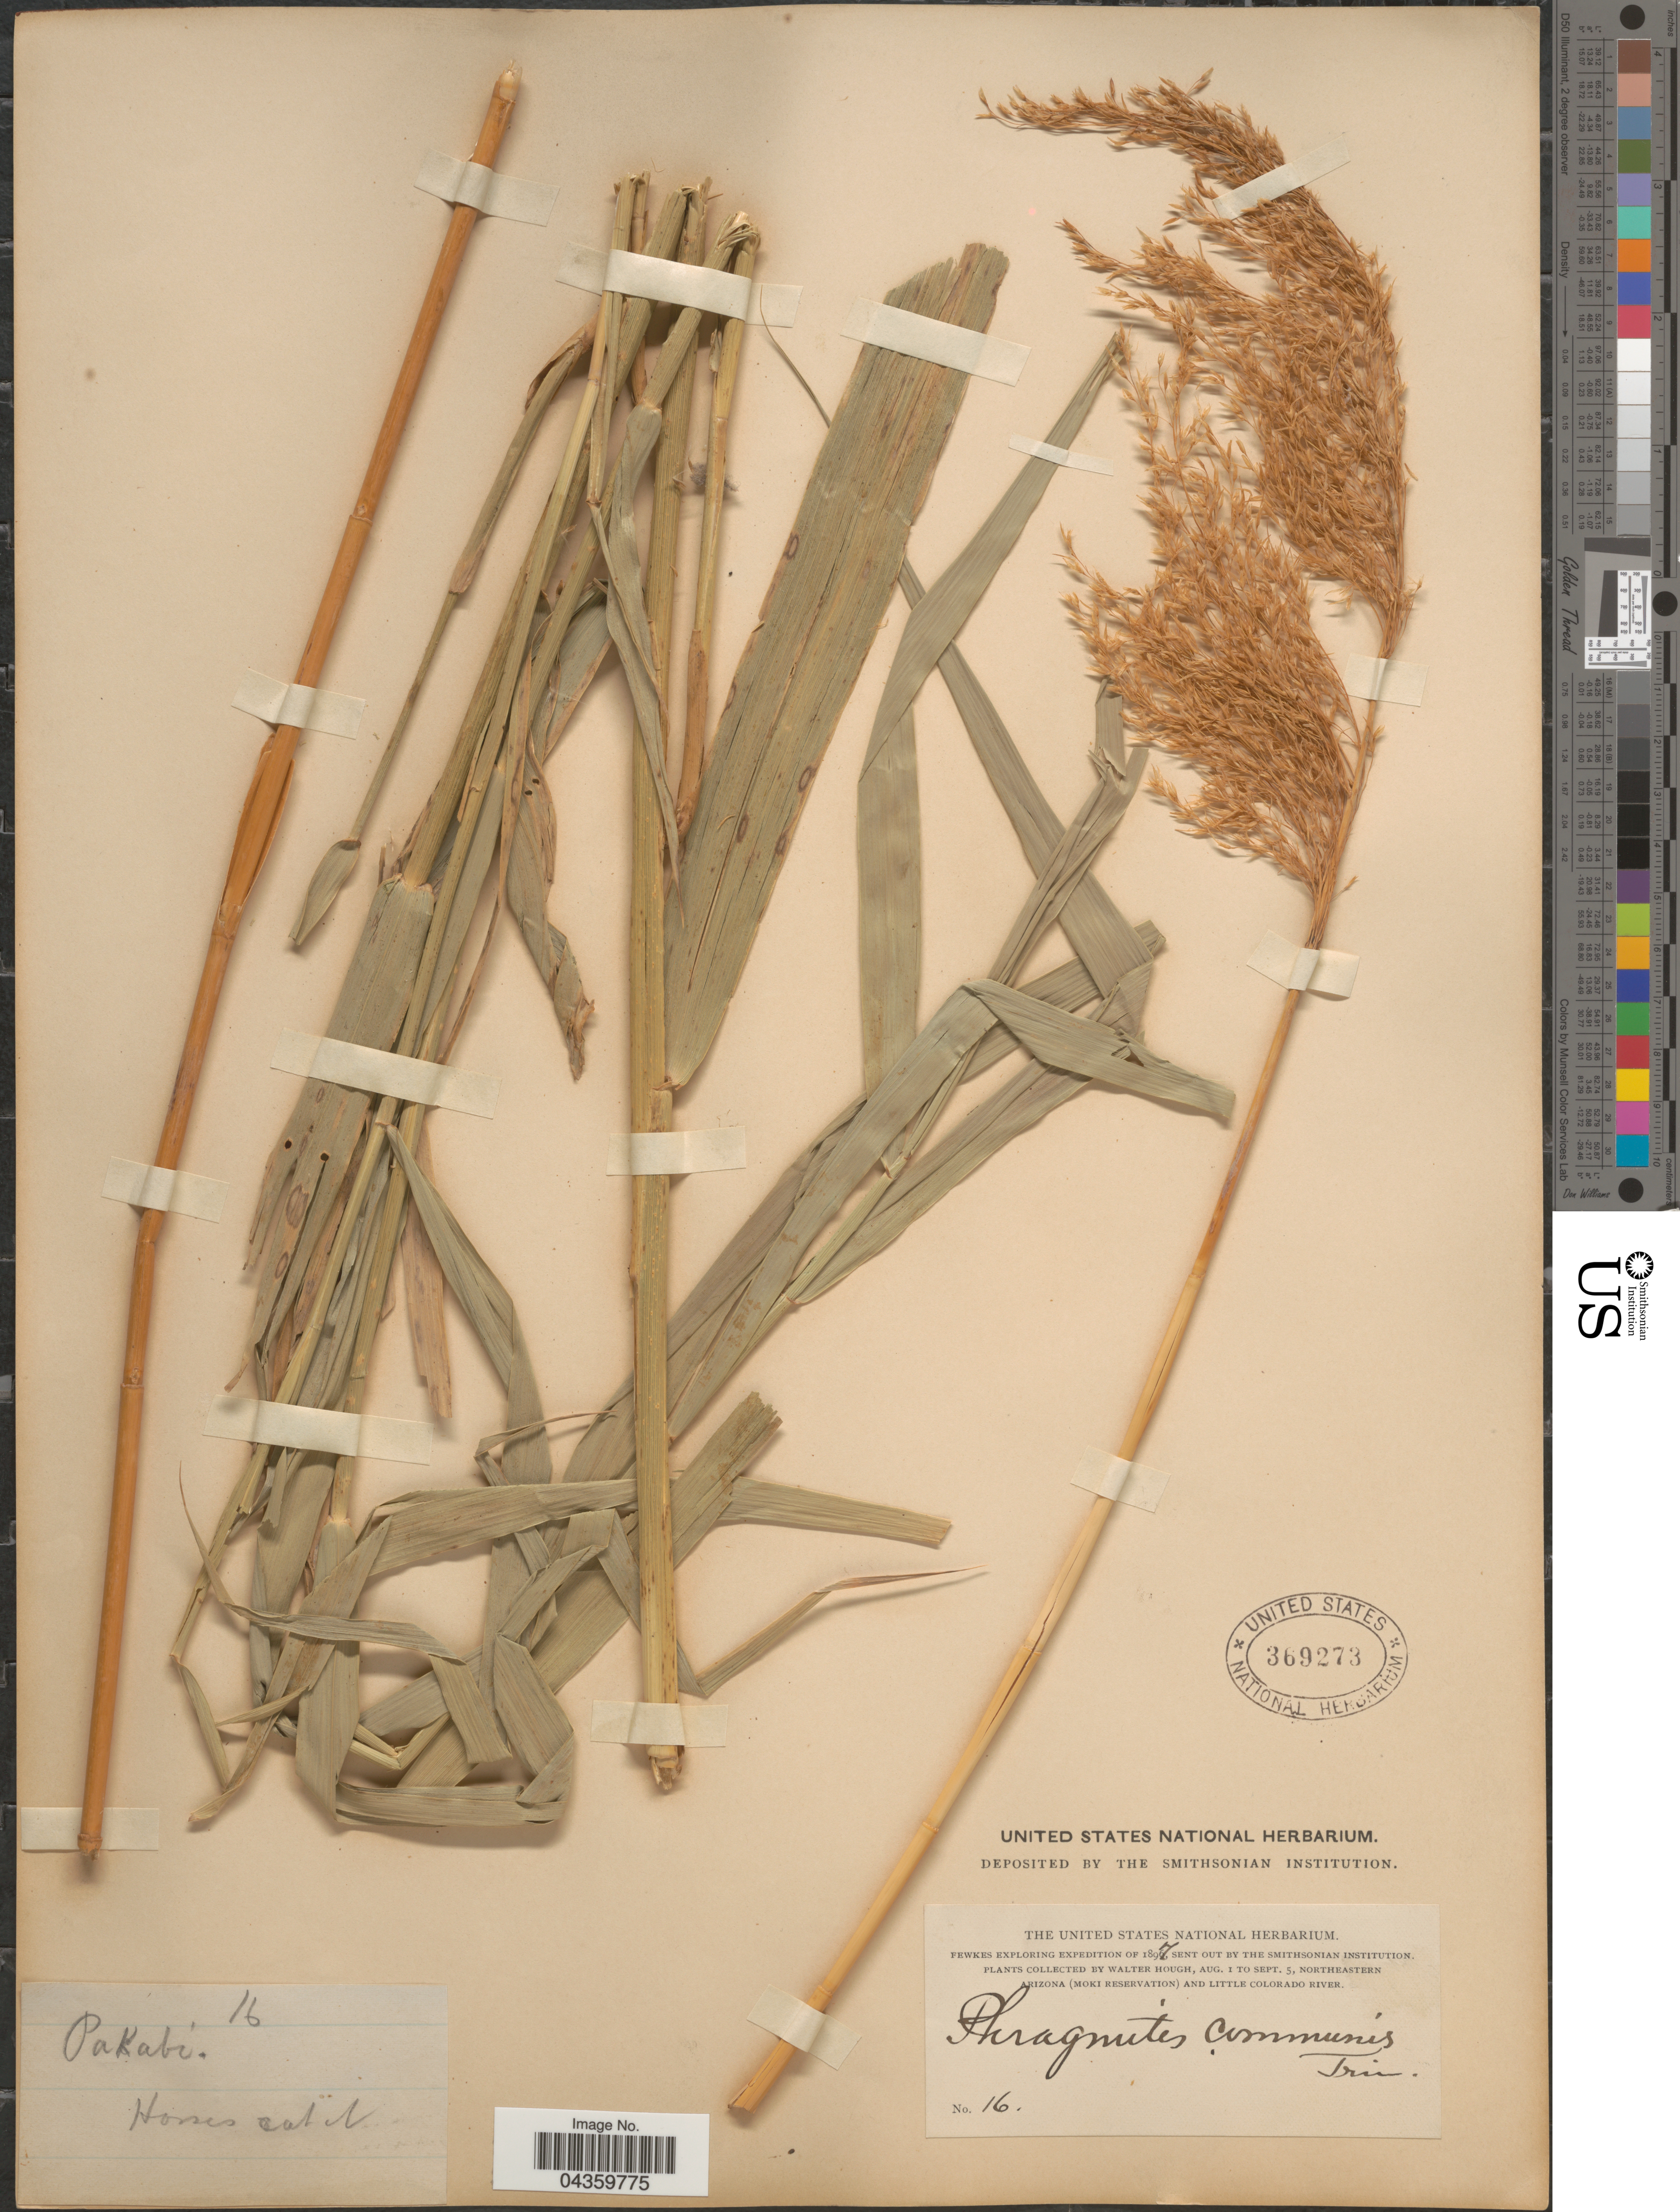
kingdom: Plantae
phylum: Tracheophyta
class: Liliopsida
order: Poales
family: Poaceae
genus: Phragmites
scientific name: Phragmites australis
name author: (Cav.) Trin. ex Steud.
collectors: W. Hough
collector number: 16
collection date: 1897-08-01/1897-09-05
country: United States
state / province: Arizona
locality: Fewkes Exploring Expedition of 1897. Northeastern Arizona (Moki Reservation) and Little Colorado River.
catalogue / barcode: US 369273